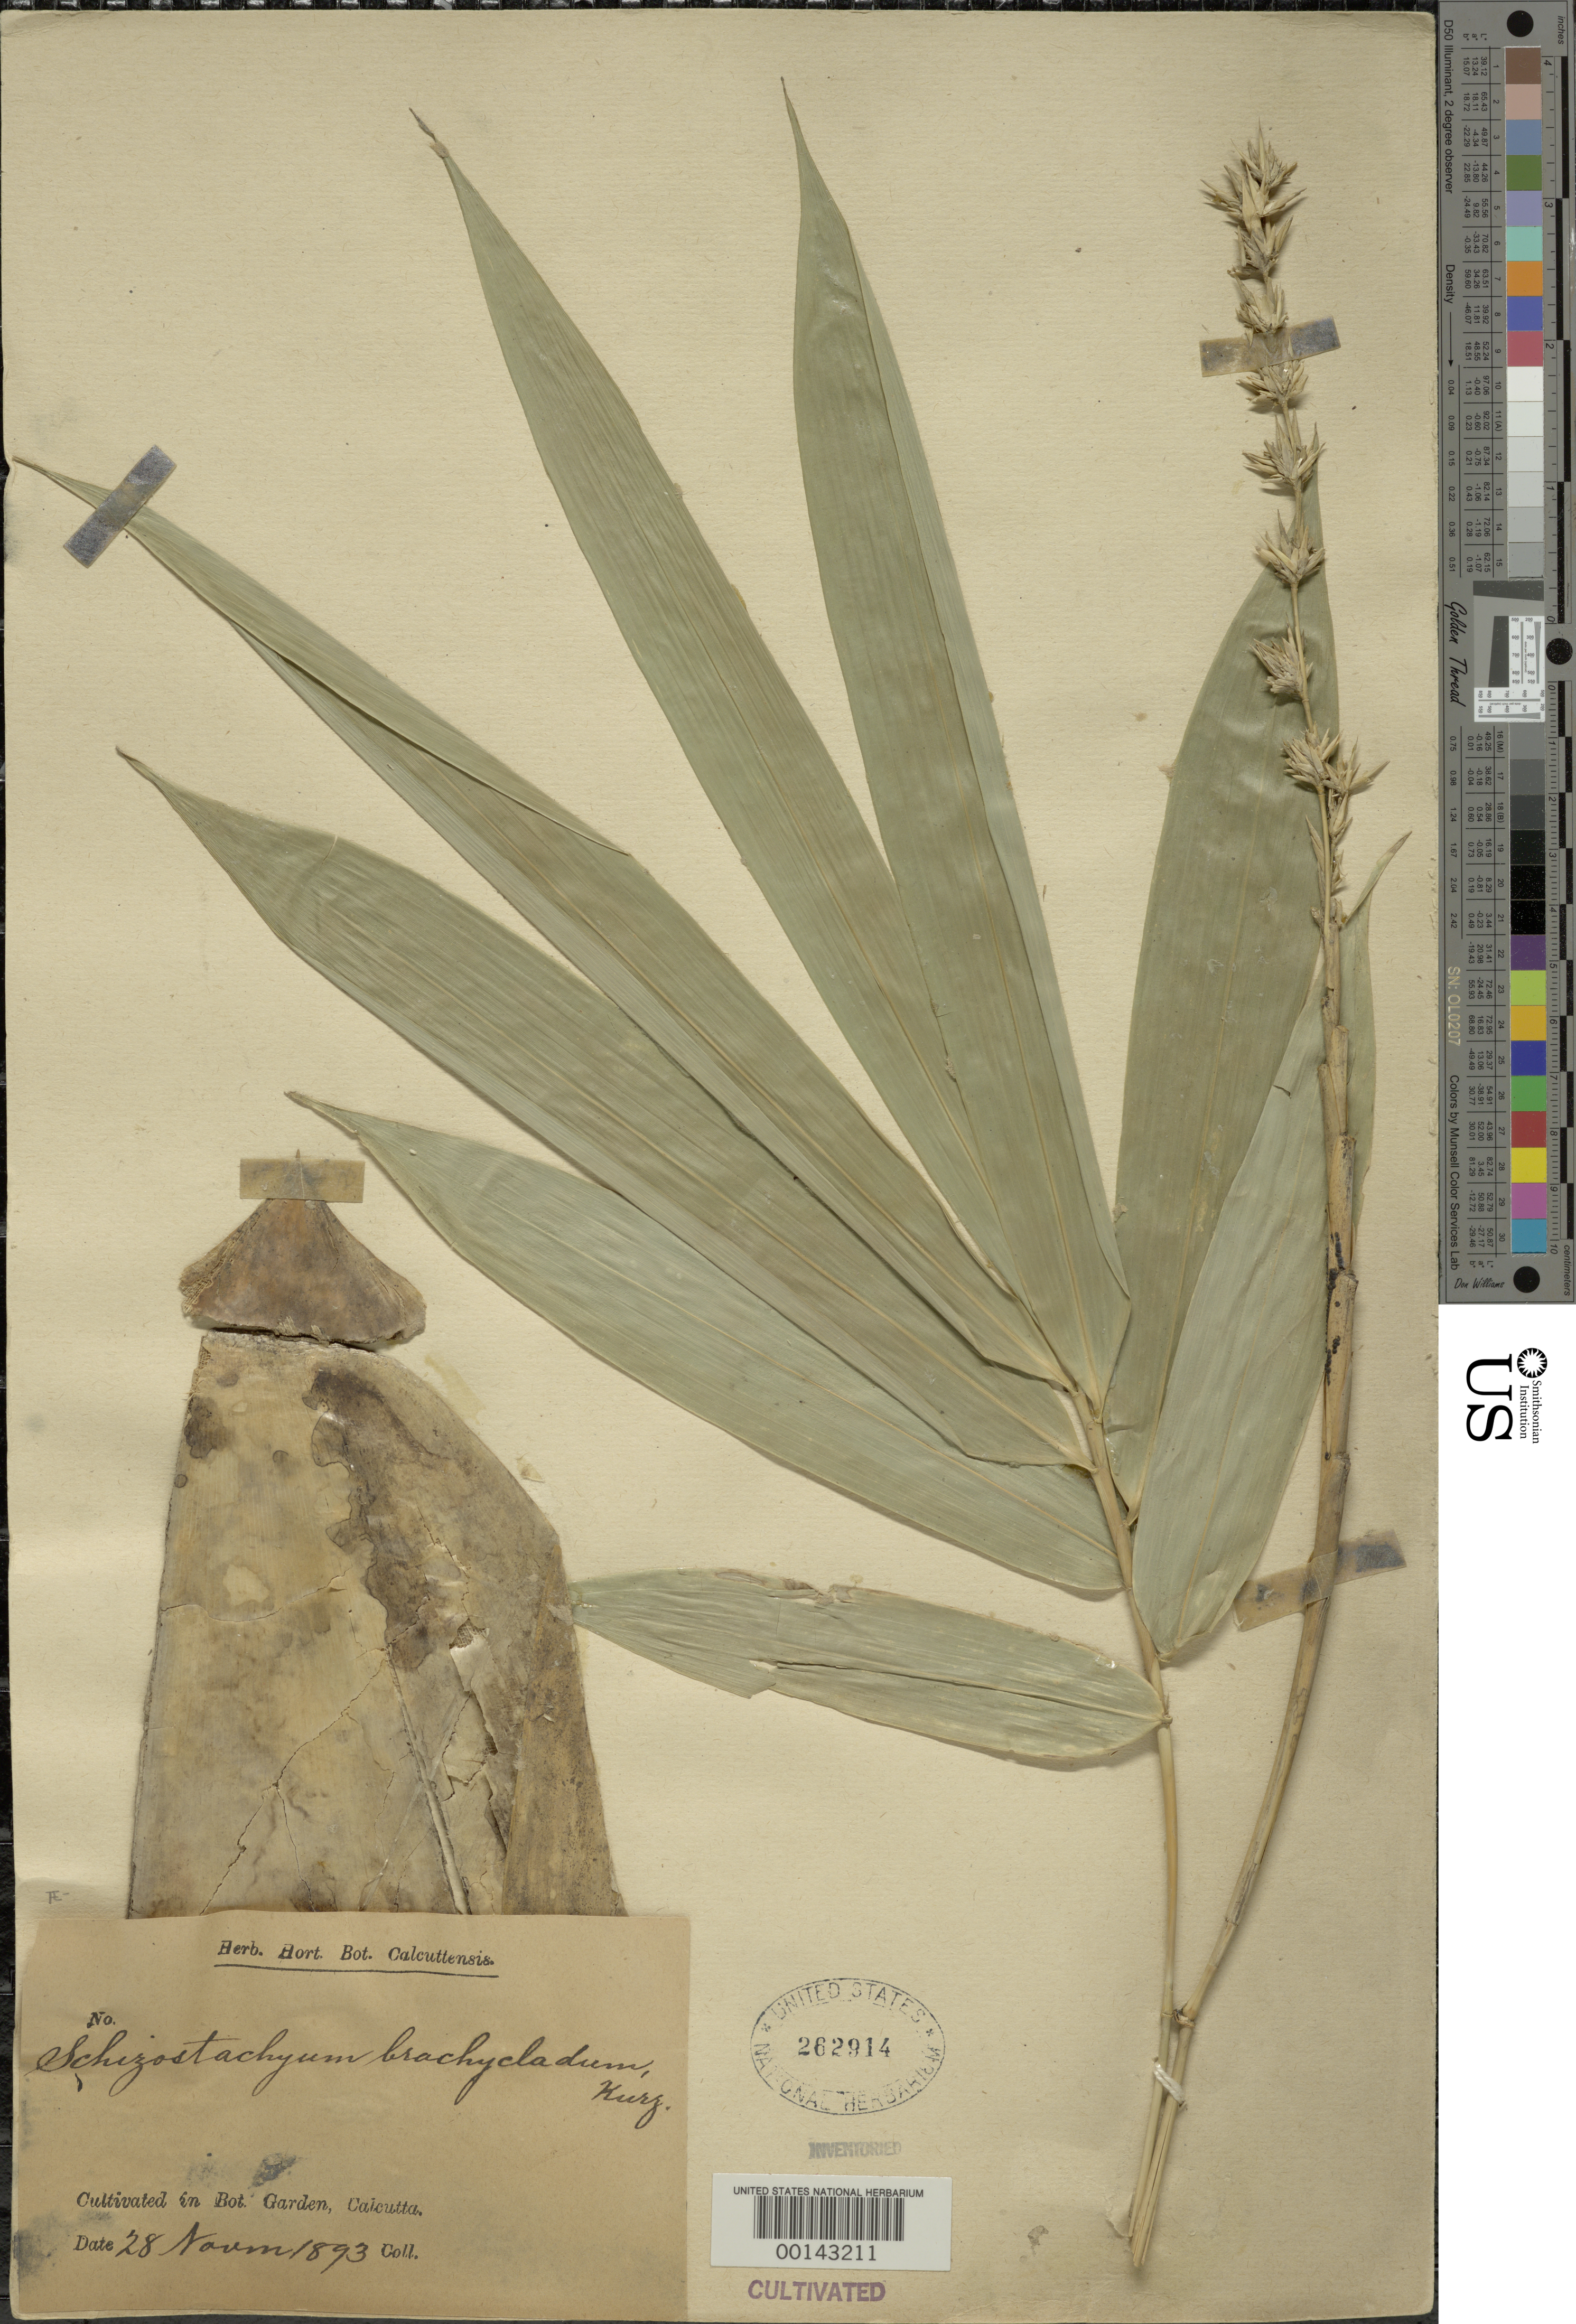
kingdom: Plantae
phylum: Tracheophyta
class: Liliopsida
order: Poales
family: Poaceae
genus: Schizostachyum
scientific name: Schizostachyum brachycladum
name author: (Kurz ex Munro) Kurz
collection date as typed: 28 Nov 1893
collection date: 1893-11-28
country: India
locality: Calcutta, bg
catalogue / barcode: US 262914